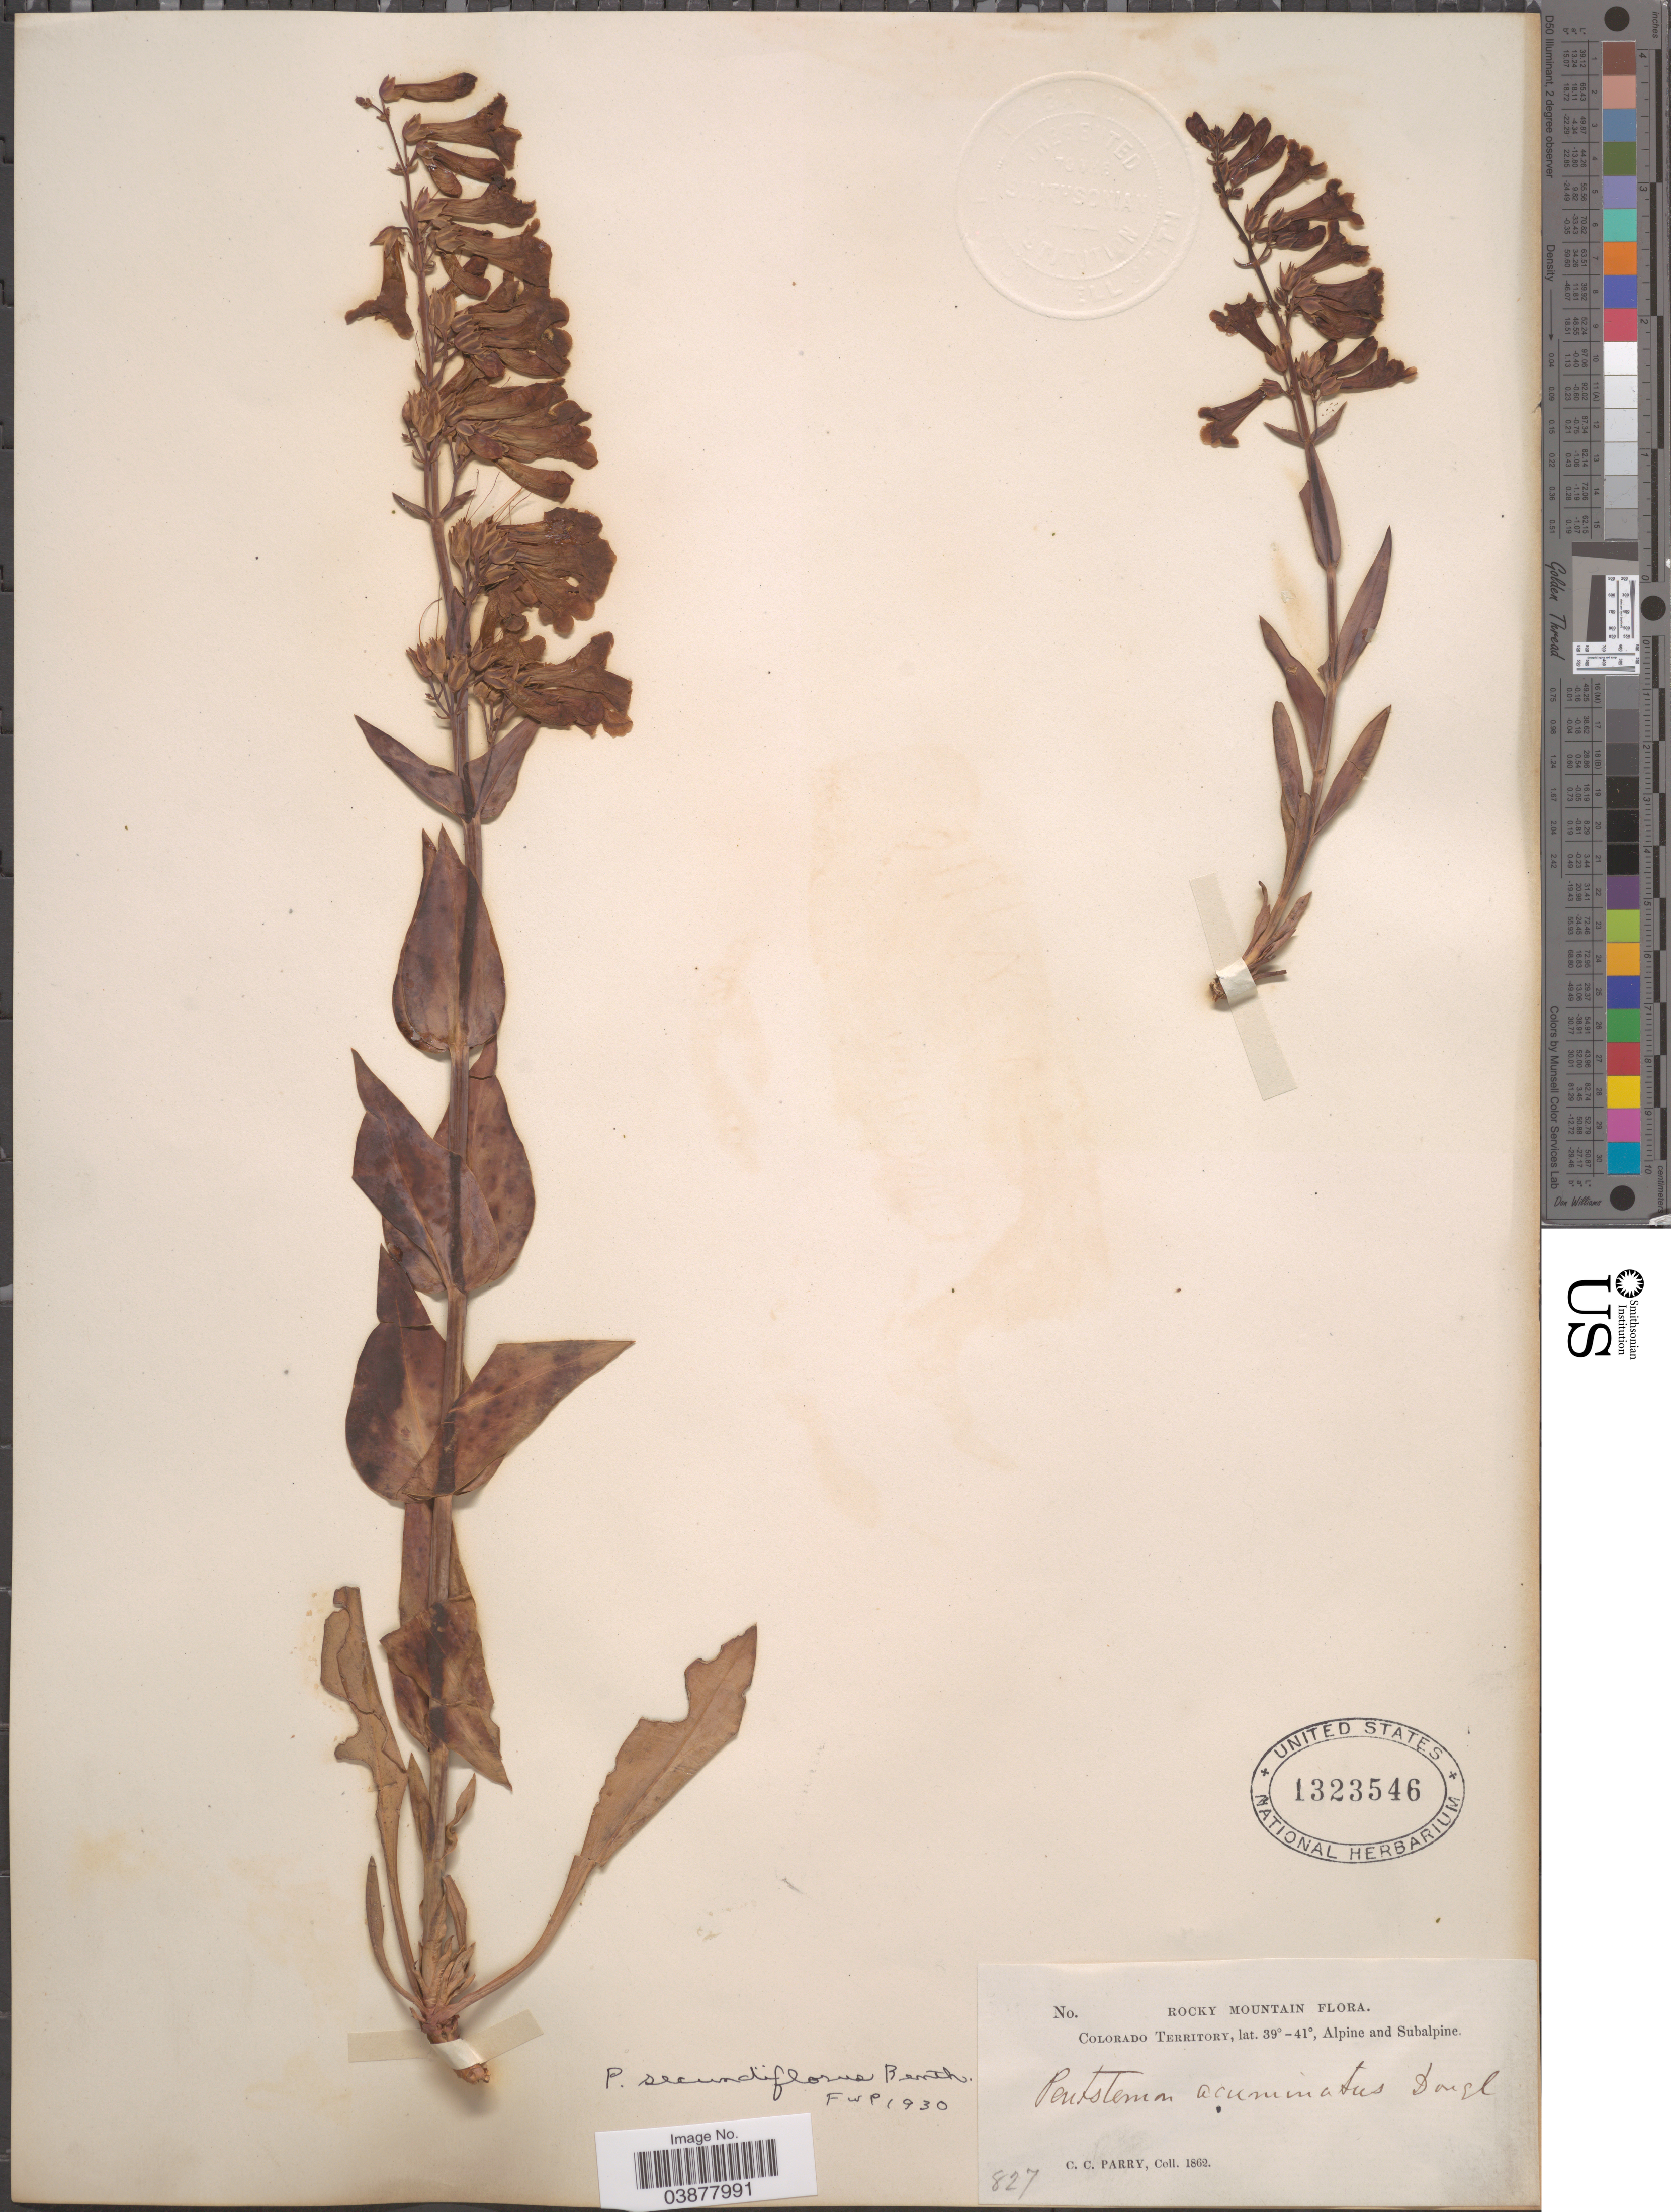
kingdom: Plantae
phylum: Tracheophyta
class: Magnoliopsida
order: Lamiales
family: Plantaginaceae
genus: Penstemon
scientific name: Penstemon secundiflorus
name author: Benth.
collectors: C. C. Parry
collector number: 827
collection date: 1862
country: United States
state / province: Colorado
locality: Rocky Mountain. Colorado Territory. Alpine and Subalpine.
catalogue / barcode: US 1323546